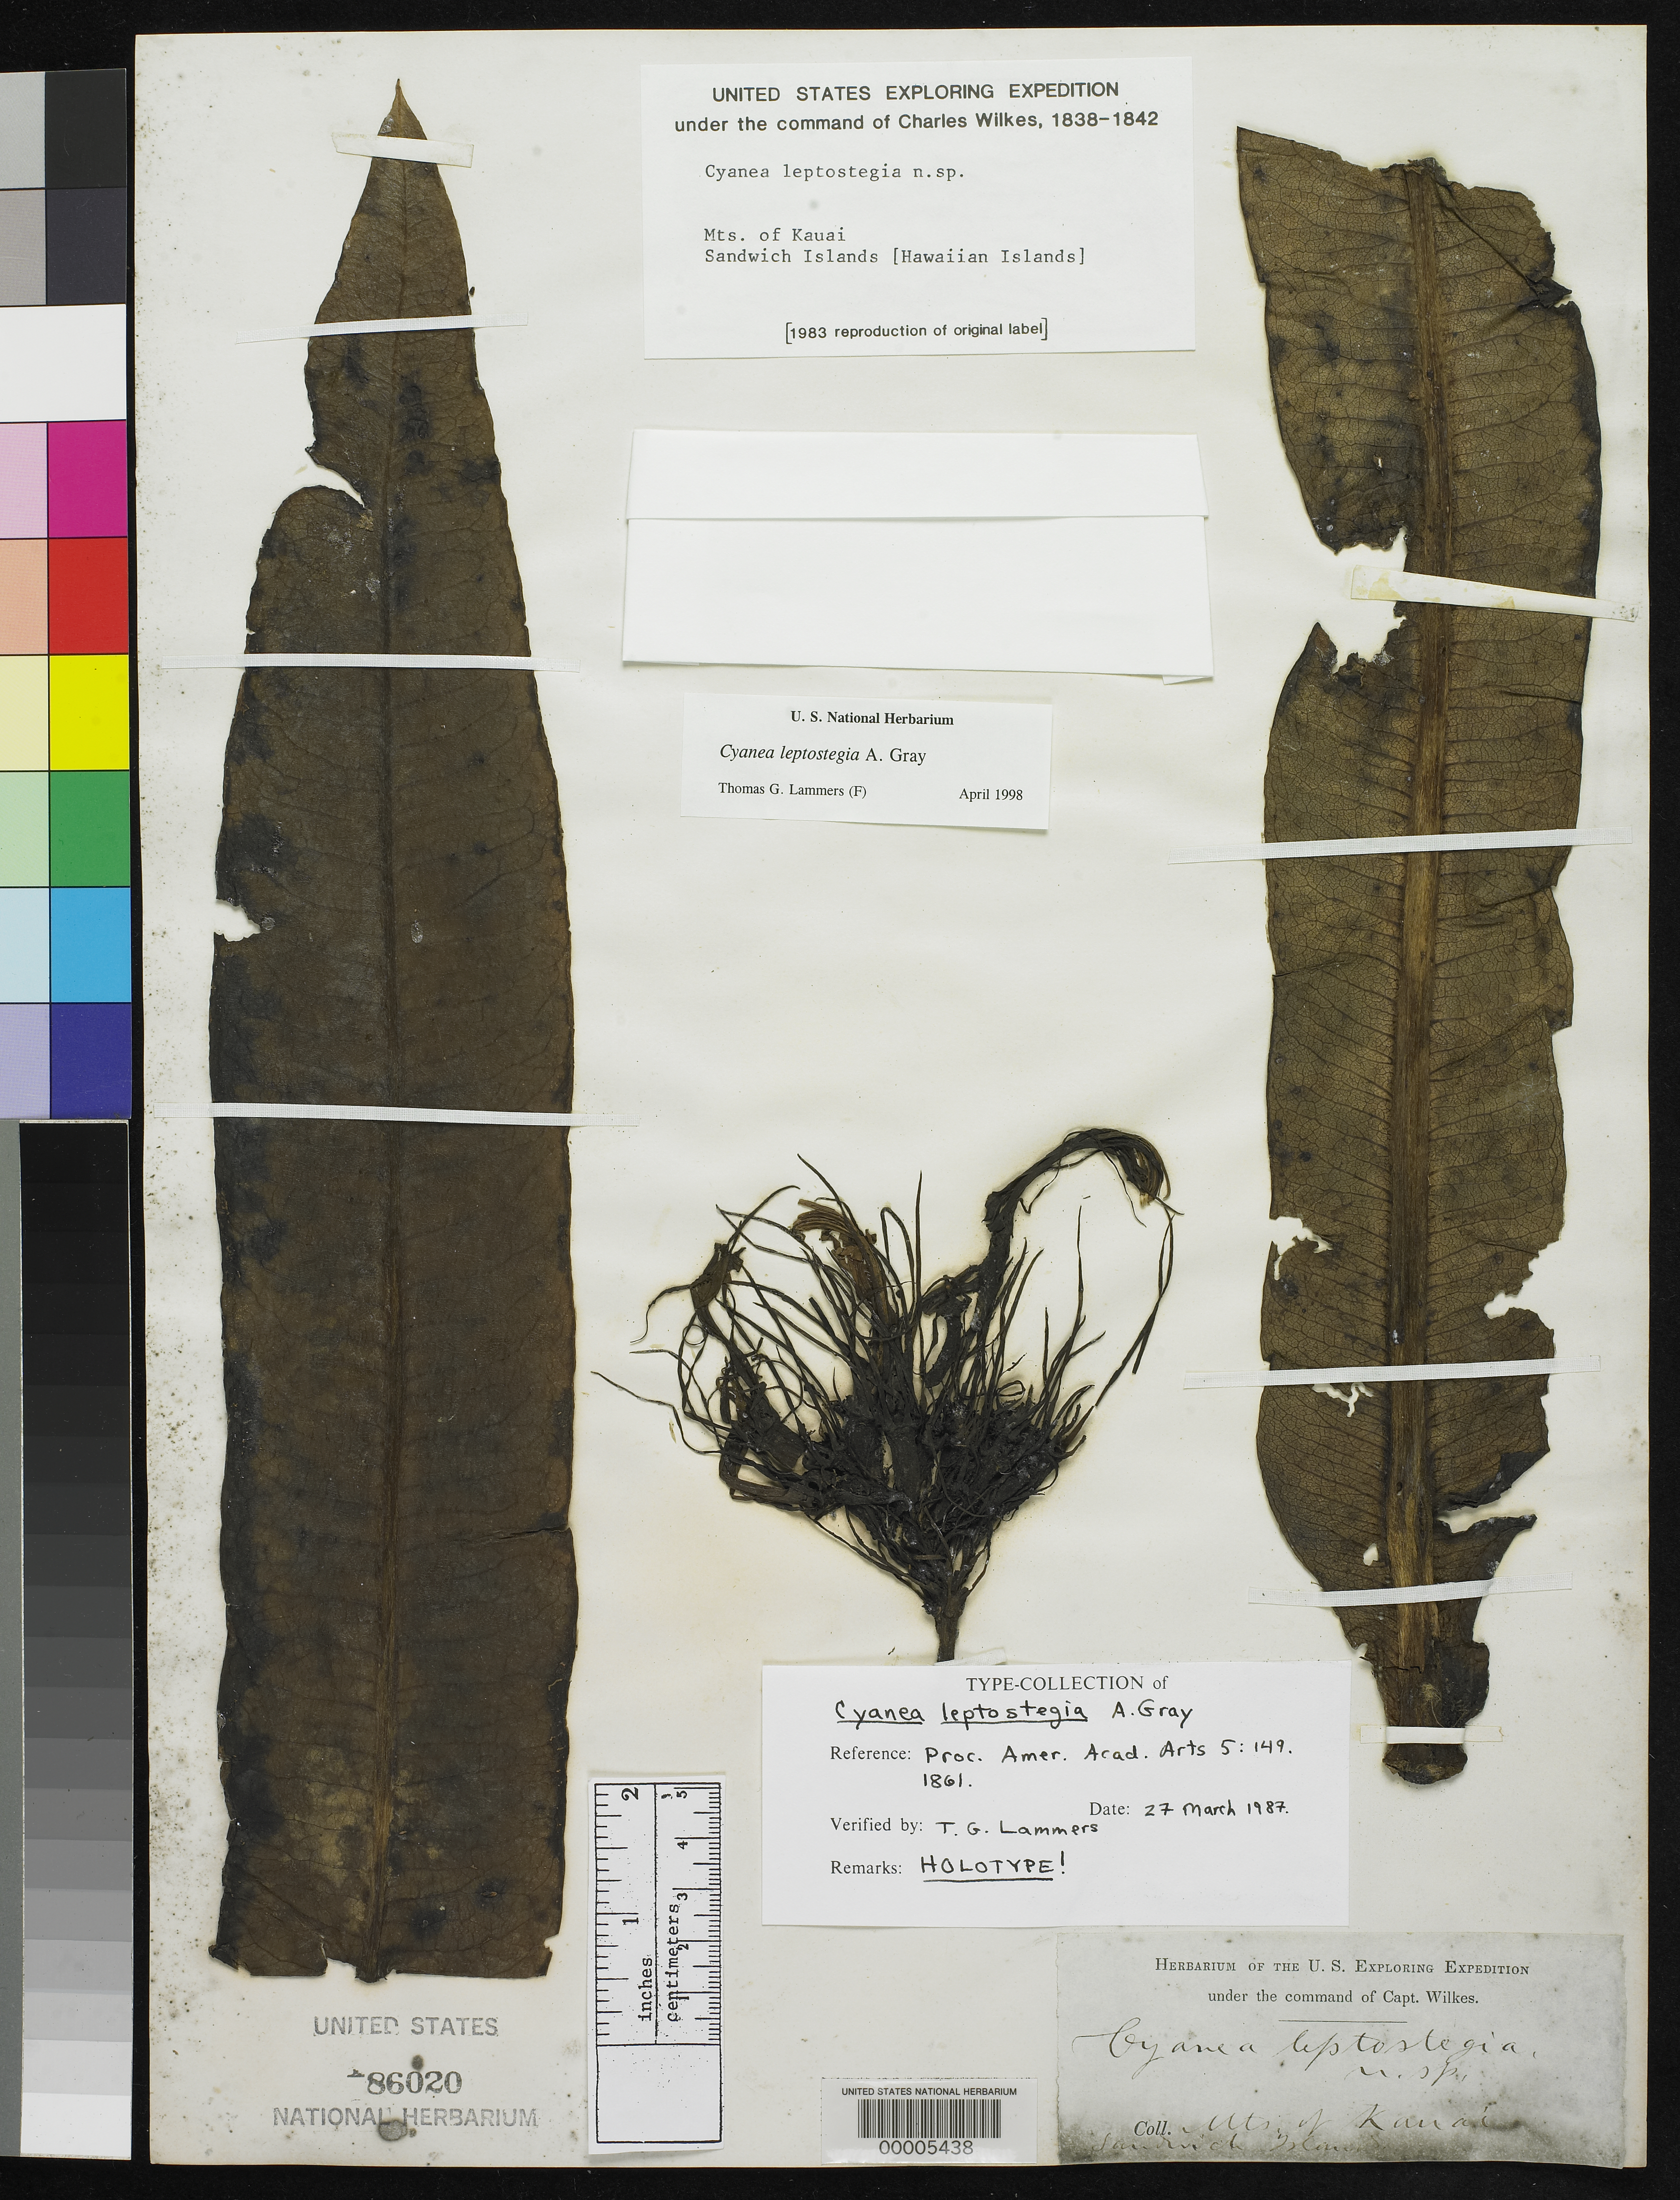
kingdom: Plantae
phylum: Tracheophyta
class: Magnoliopsida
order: Asterales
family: Campanulaceae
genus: Cyanea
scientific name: Cyanea leptostegia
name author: A. Gray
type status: Holotype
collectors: Wilkes Explor. Exped.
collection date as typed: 1838 to -- --- 1842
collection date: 1838/1842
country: United States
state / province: Hawaii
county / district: Kauai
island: Kaua'i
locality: Mts. of Kauai.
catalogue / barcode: US 86020